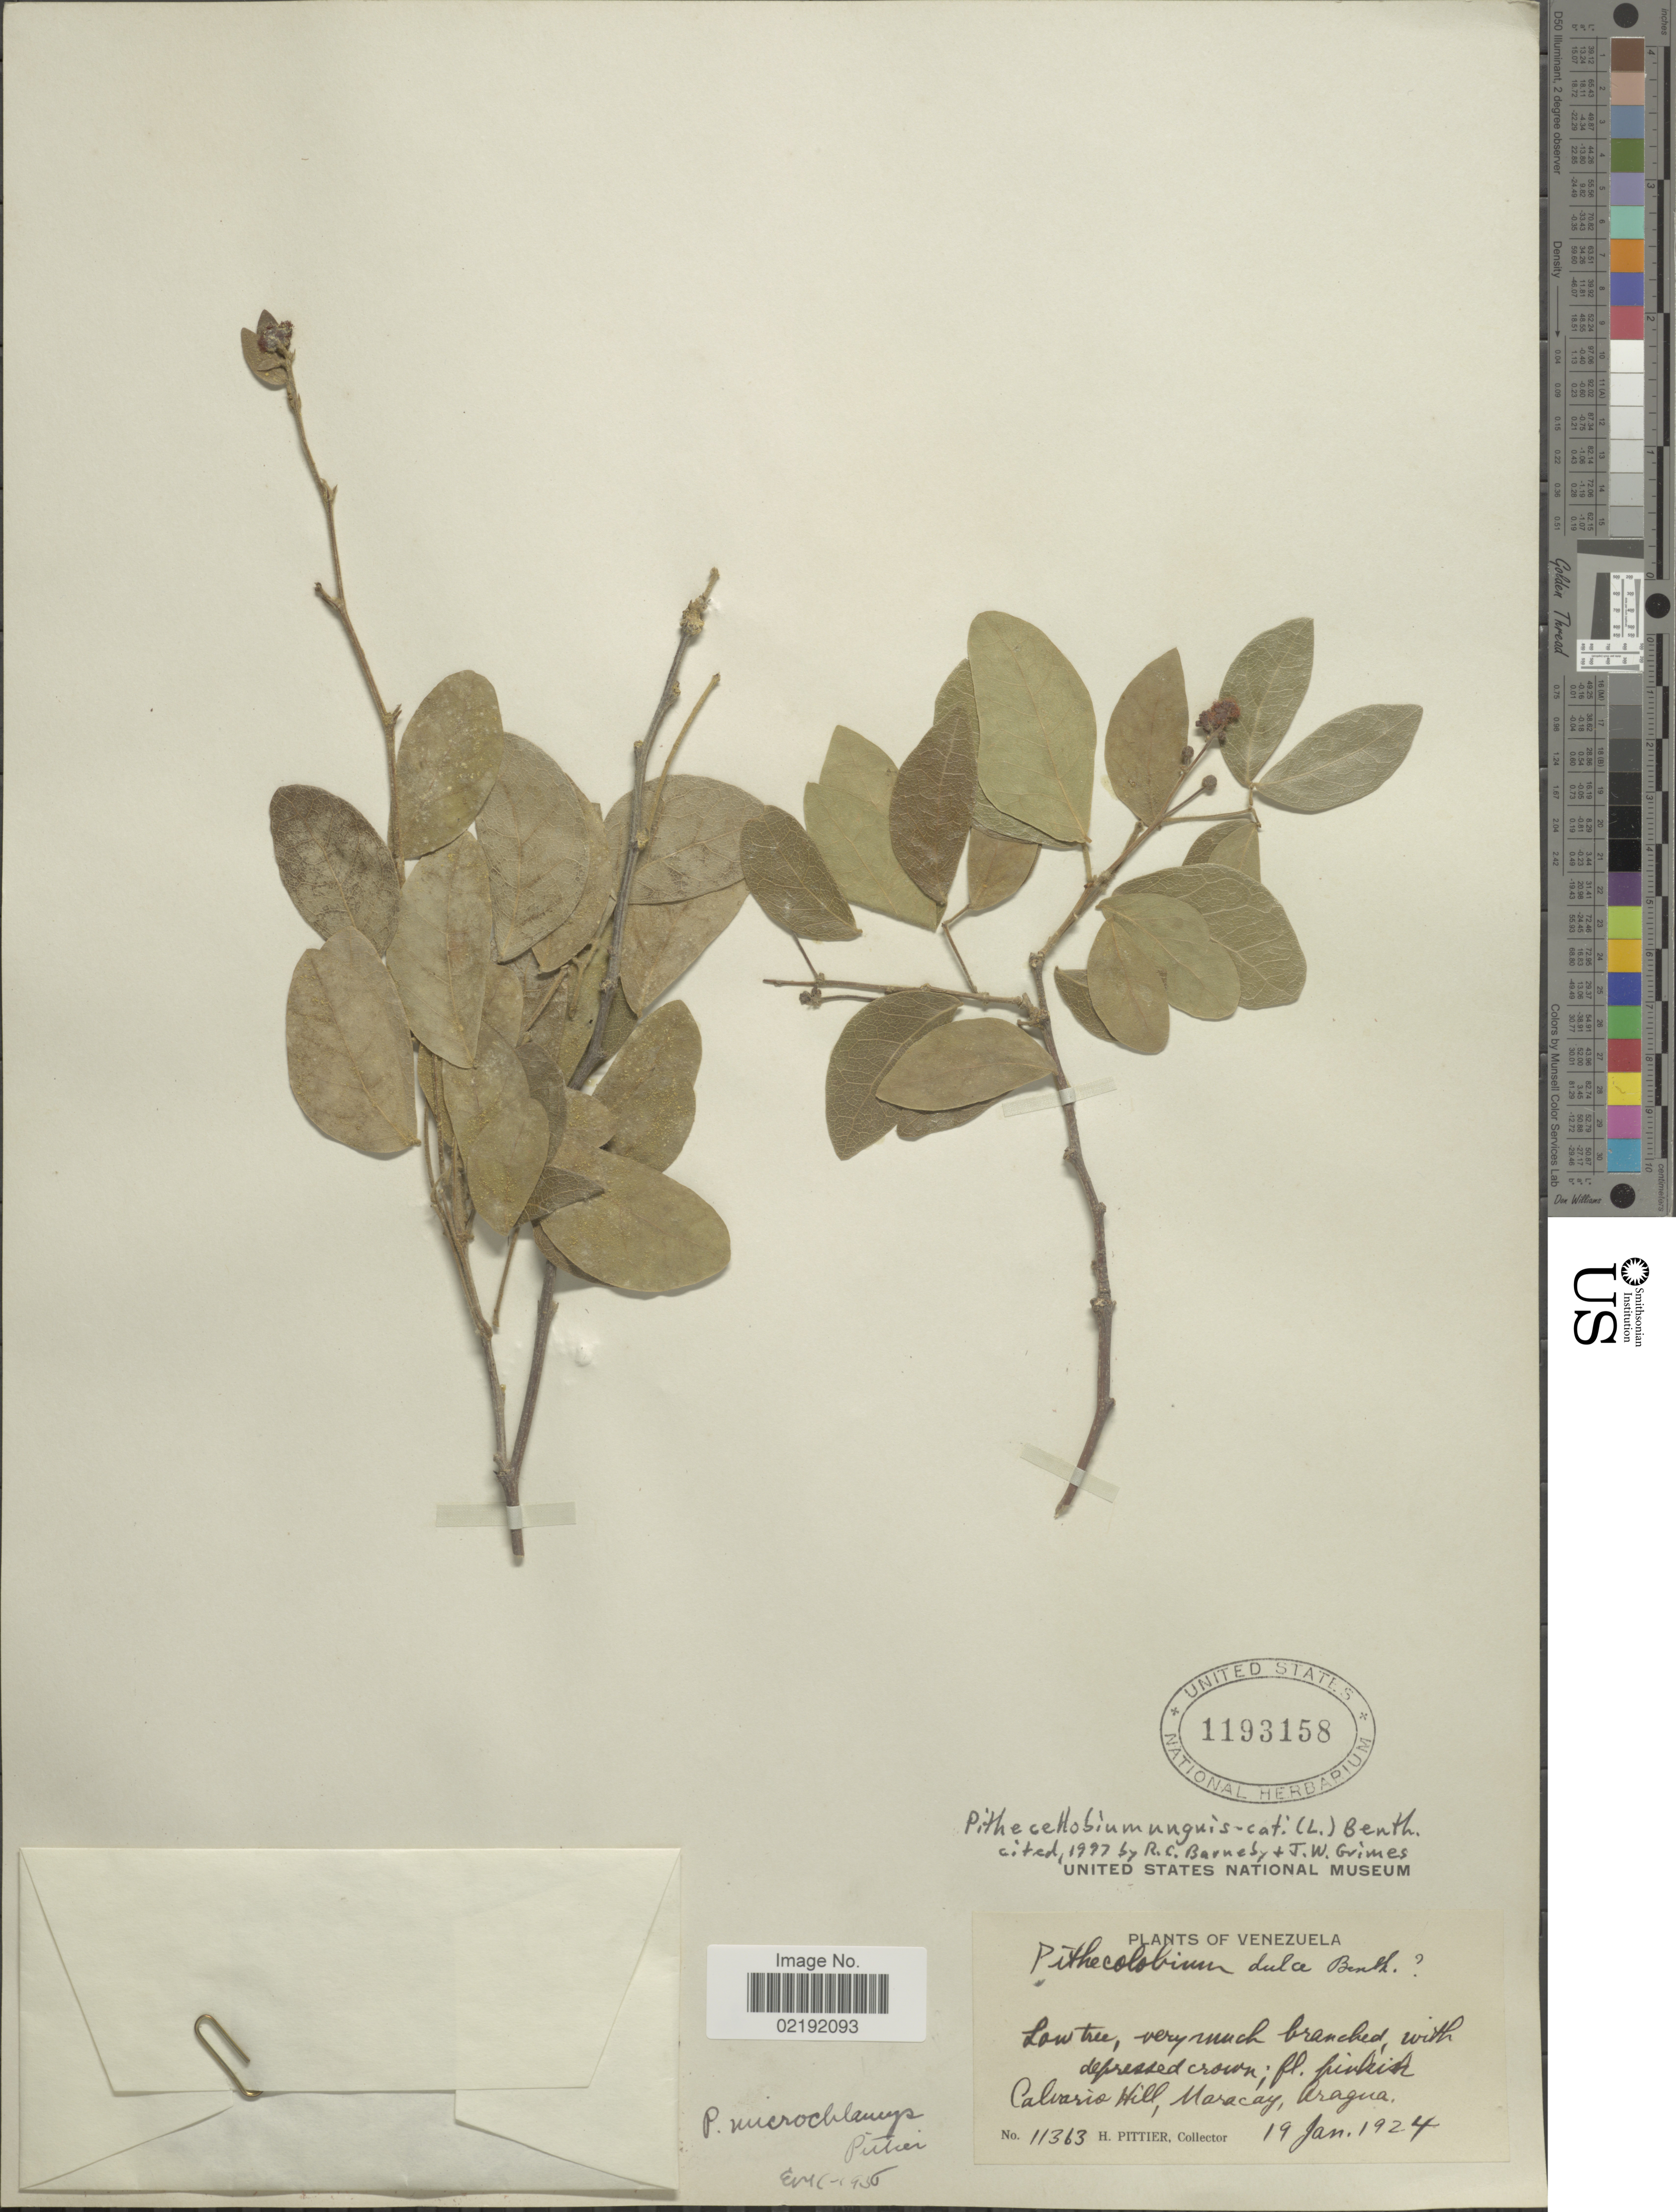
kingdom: Plantae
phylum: Tracheophyta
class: Magnoliopsida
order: Fabales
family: Fabaceae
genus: Pithecellobium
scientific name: Pithecellobium unguis-cati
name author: (L.) Benth.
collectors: H. F. Pittier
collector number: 11363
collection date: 1924-01-19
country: Venezuela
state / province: Aragua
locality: Calvario Hill, Maracay, Aragua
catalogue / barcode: US 1193158